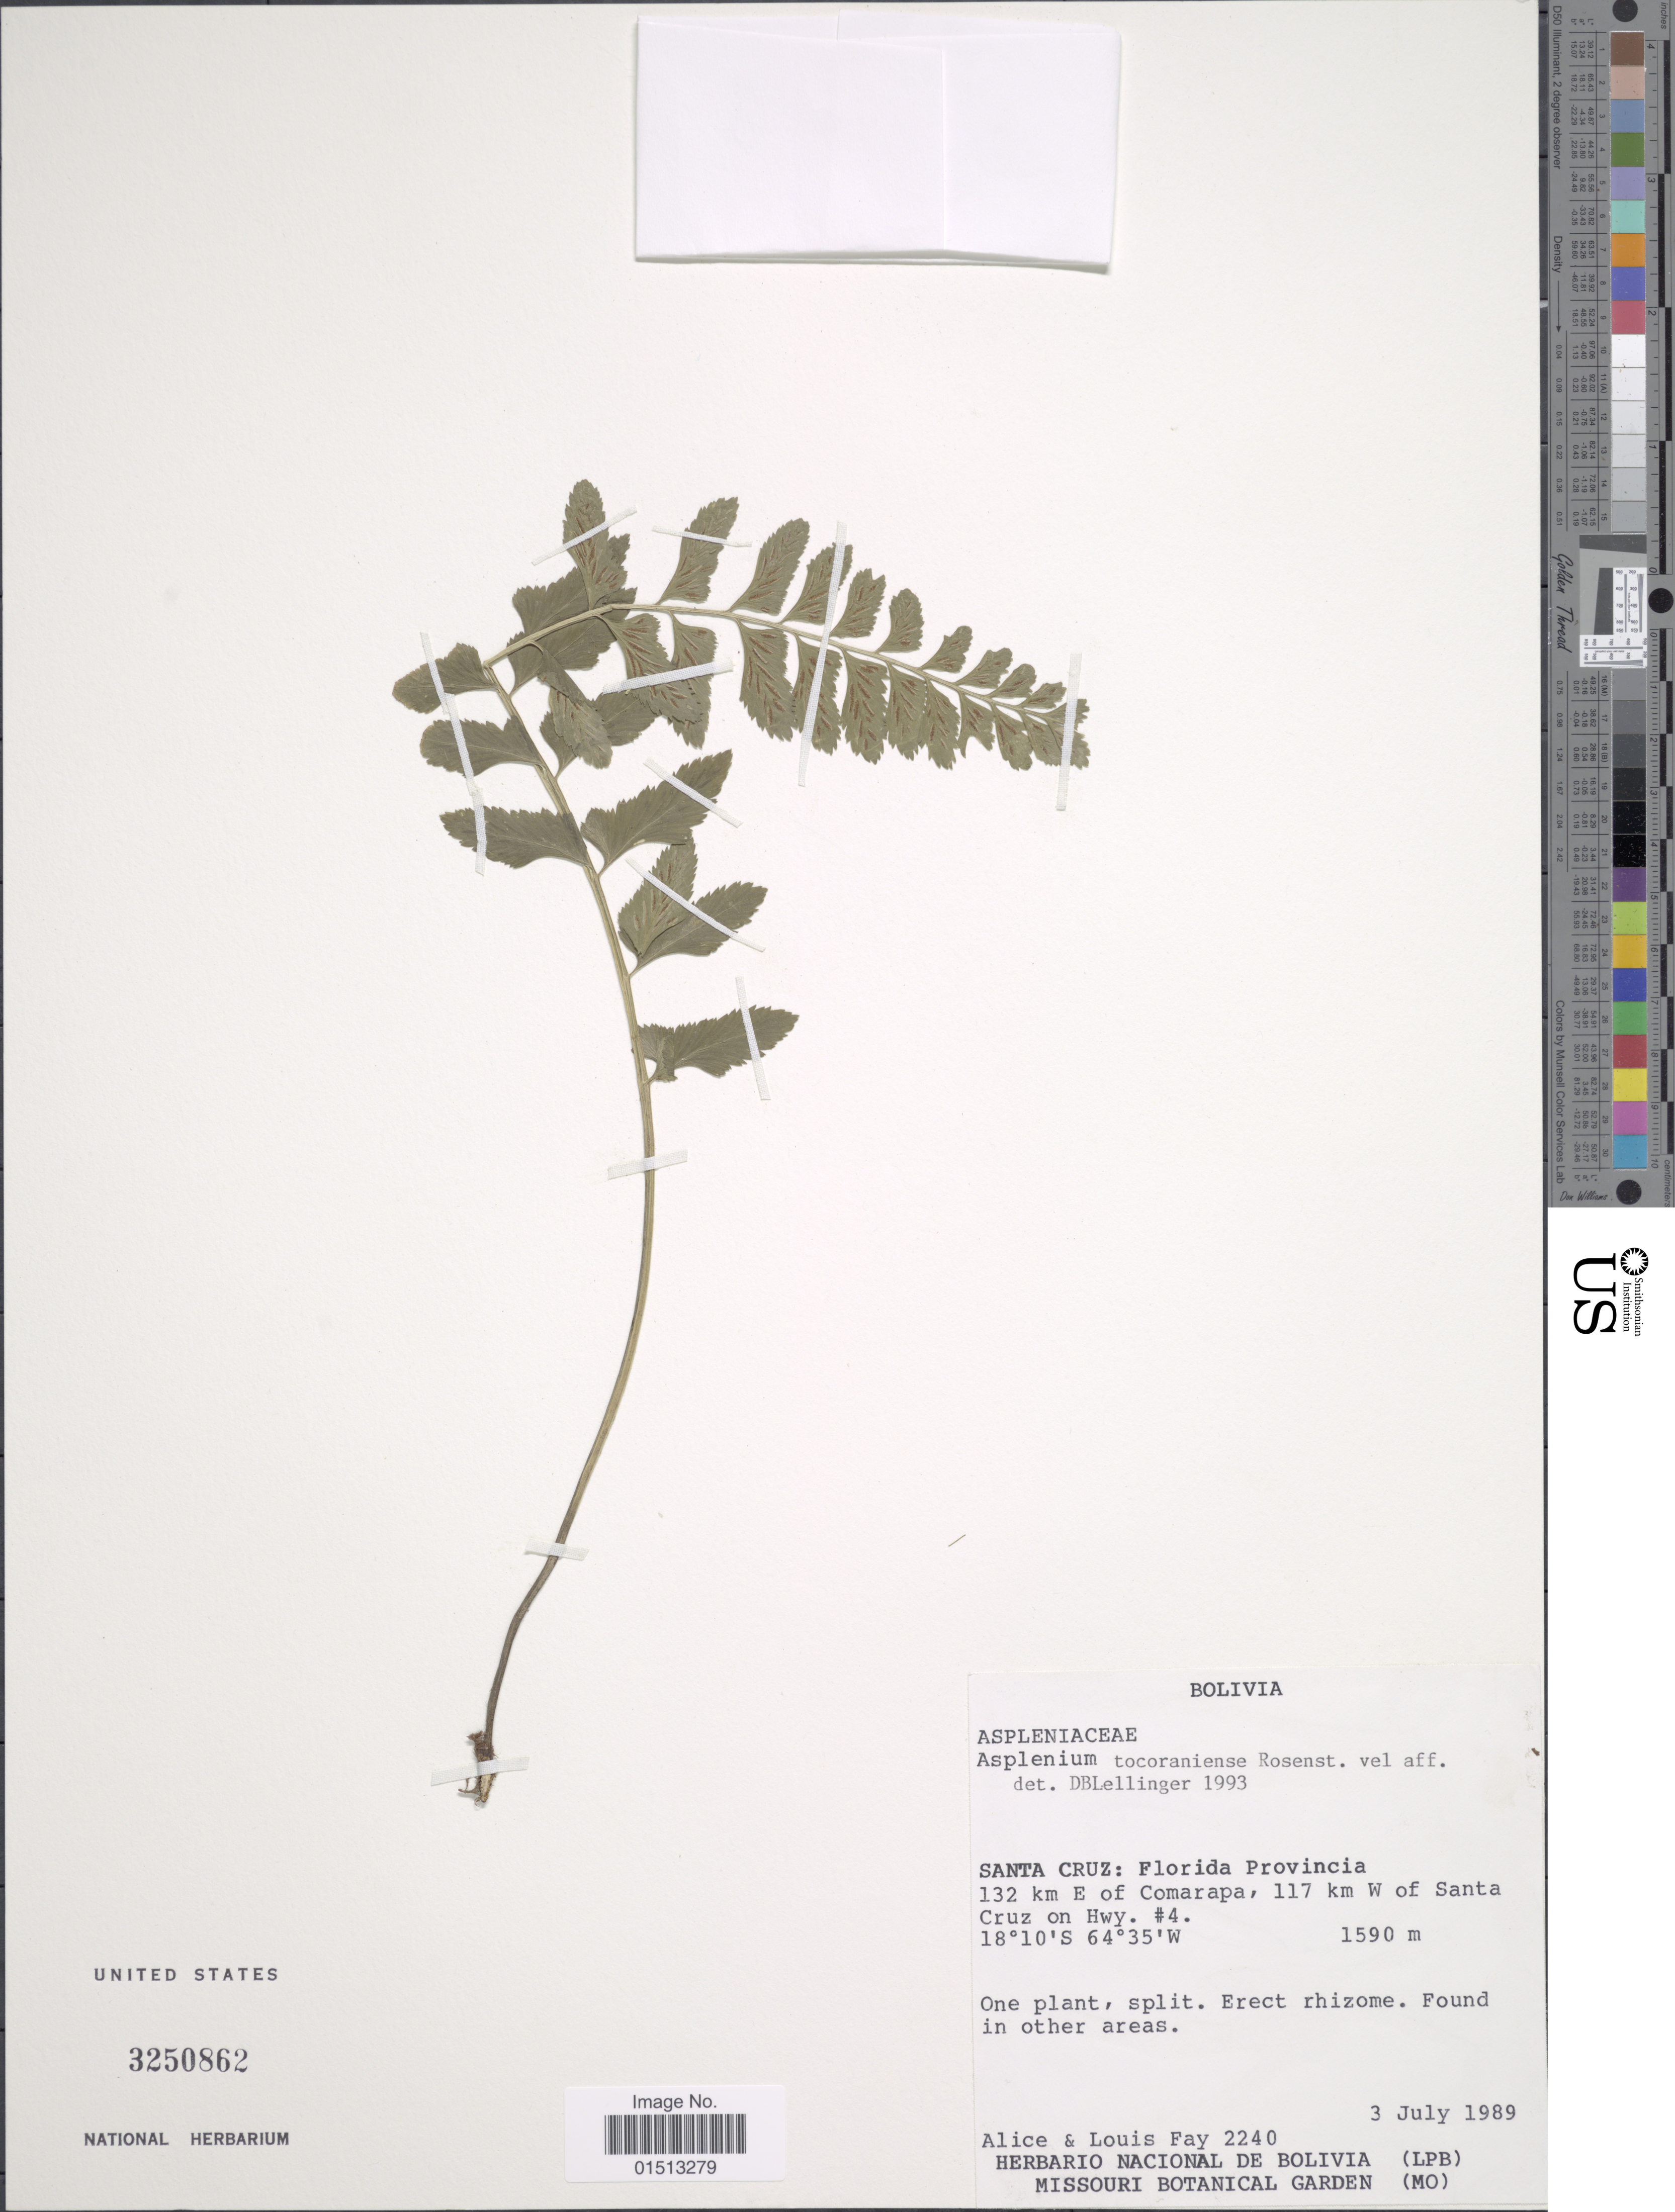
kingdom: Plantae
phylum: Tracheophyta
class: Polypodiopsida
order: Polypodiales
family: Aspleniaceae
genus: Asplenium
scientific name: Asplenium tocoraniense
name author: Rosenst.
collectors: A. Fay & L. Fay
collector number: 2240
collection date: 1989-07-03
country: Bolivia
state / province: Santa Cruz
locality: Florida Provincia, 132 km E of Comarapa, 117 km W of Santa Cruz on Hwy. #4.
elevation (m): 1590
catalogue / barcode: US 3250862